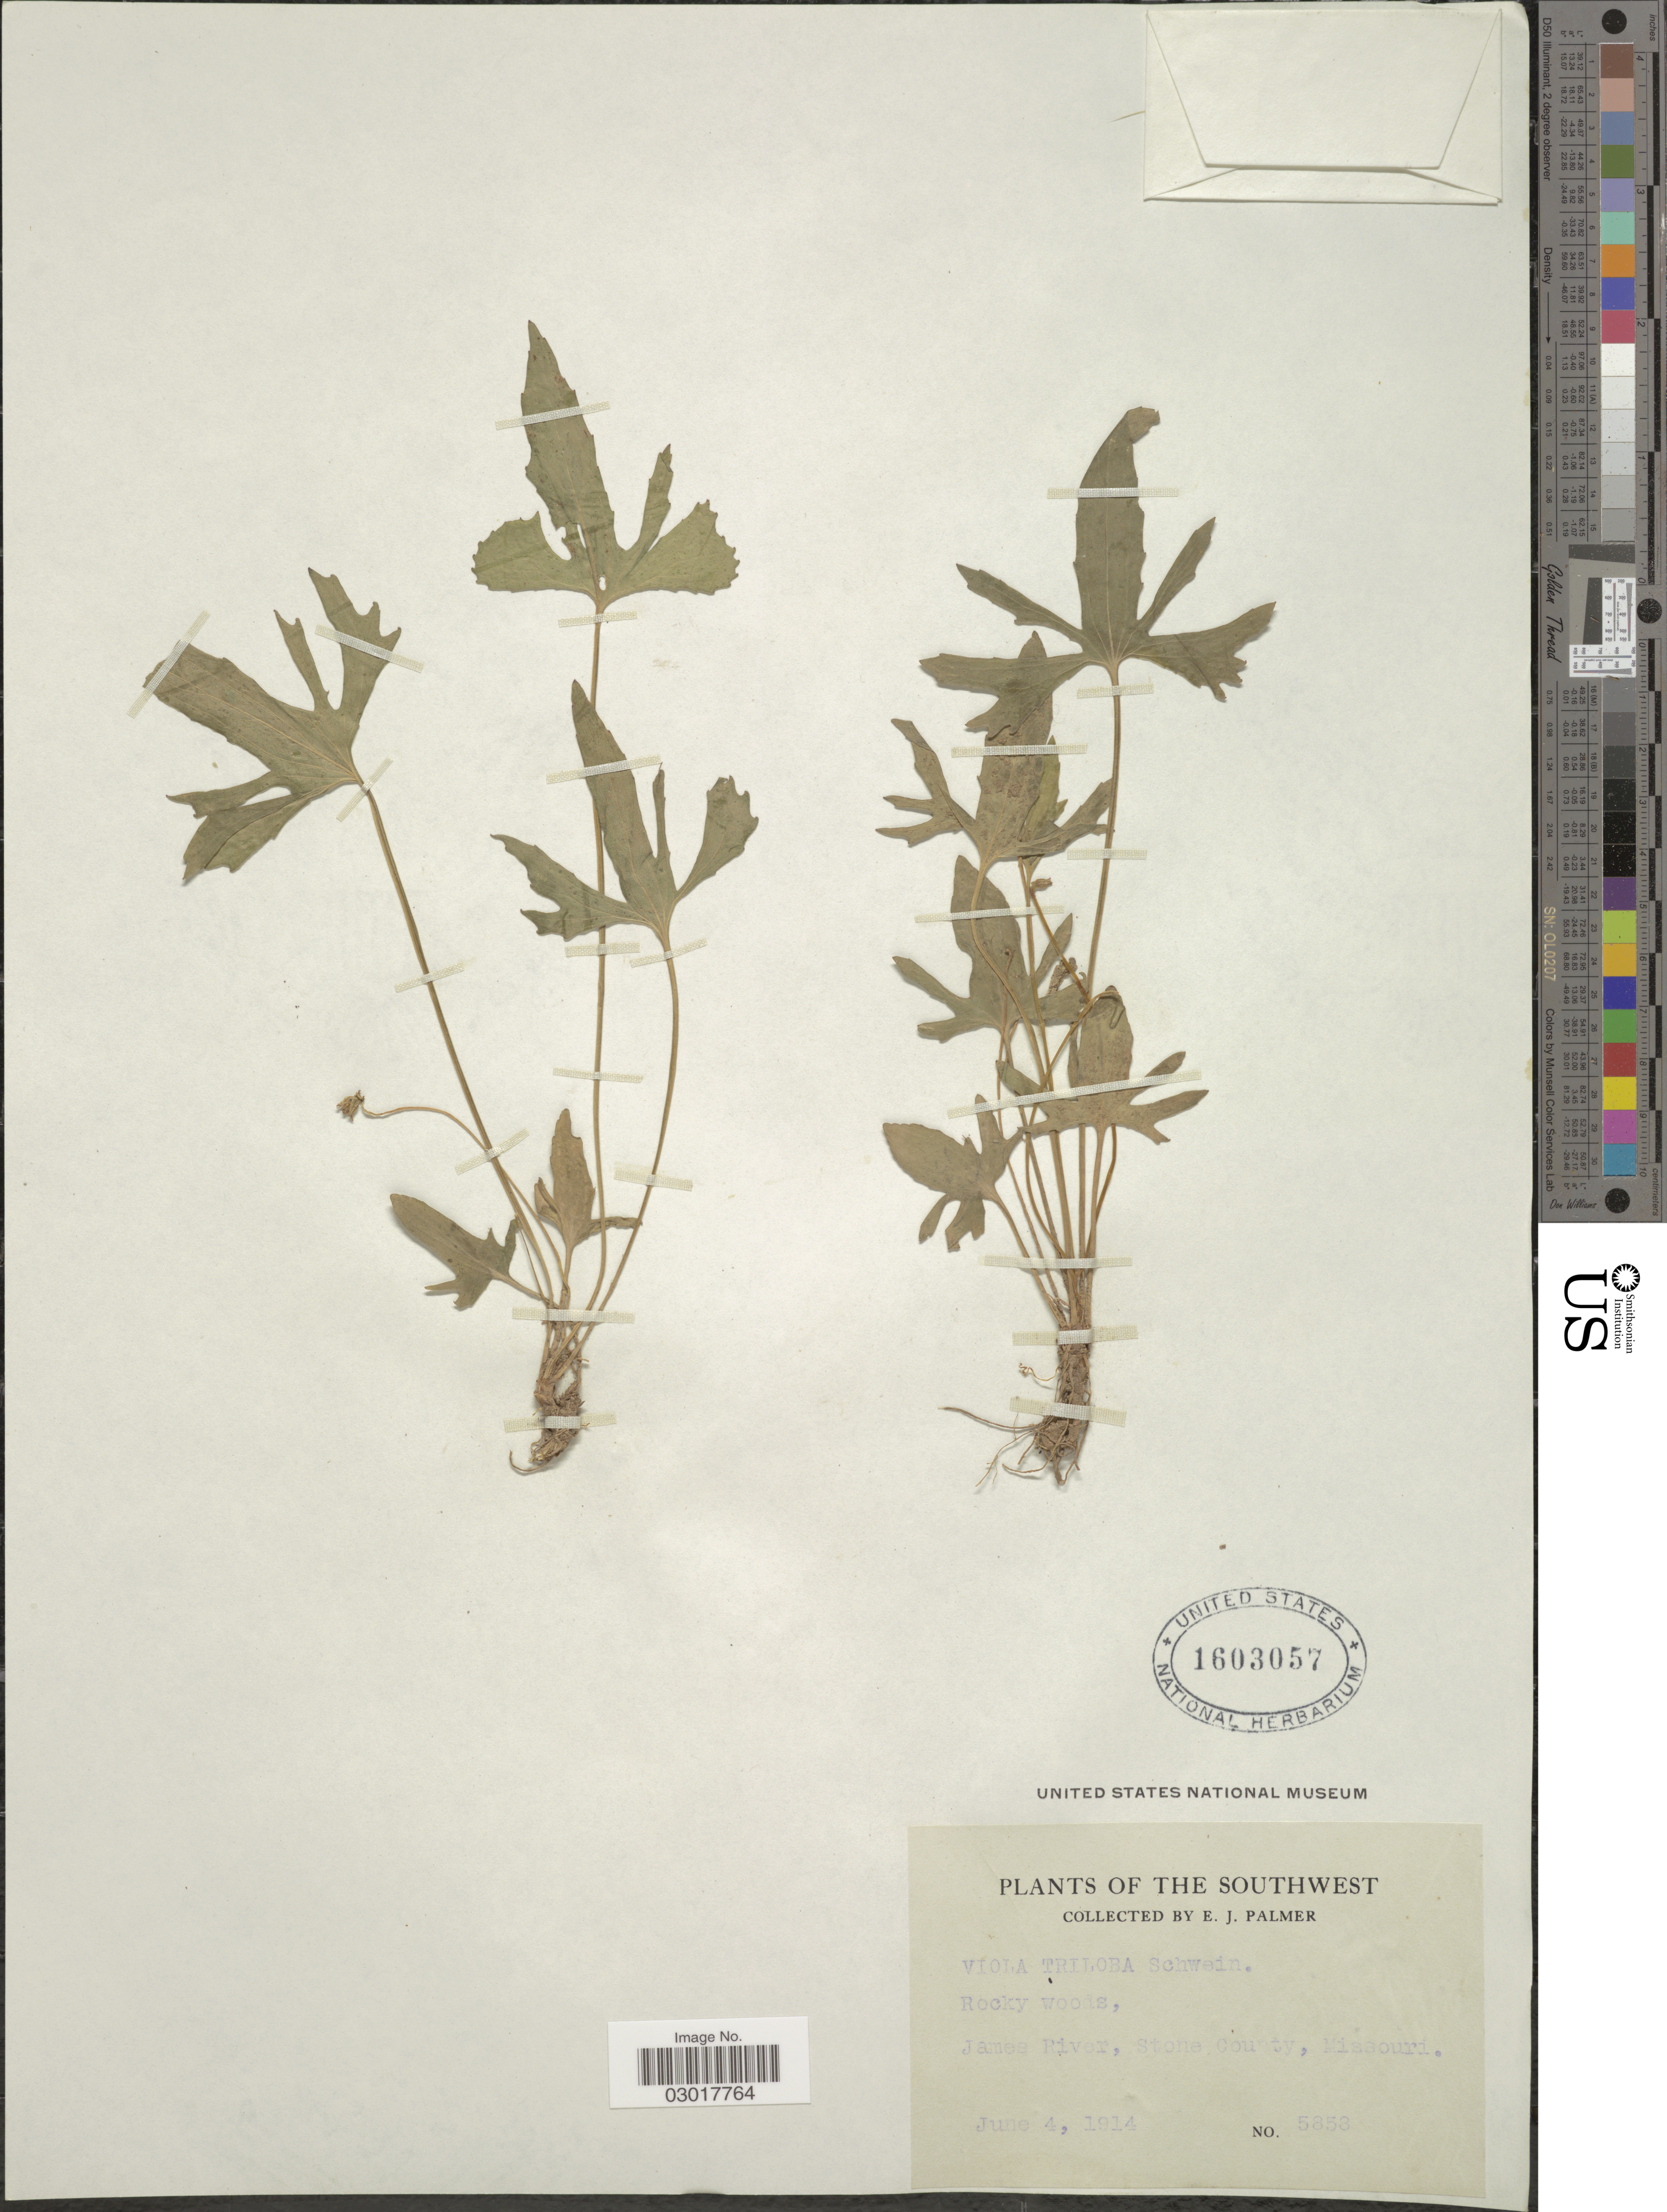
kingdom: Plantae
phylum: Tracheophyta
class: Magnoliopsida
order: Malpighiales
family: Violaceae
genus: Viola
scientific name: Viola viarum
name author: Pollard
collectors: E. J. Palmer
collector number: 5858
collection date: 1914-06-04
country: United States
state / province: Missouri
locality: The Southwest. James River, Stone County.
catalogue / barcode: US 1603057